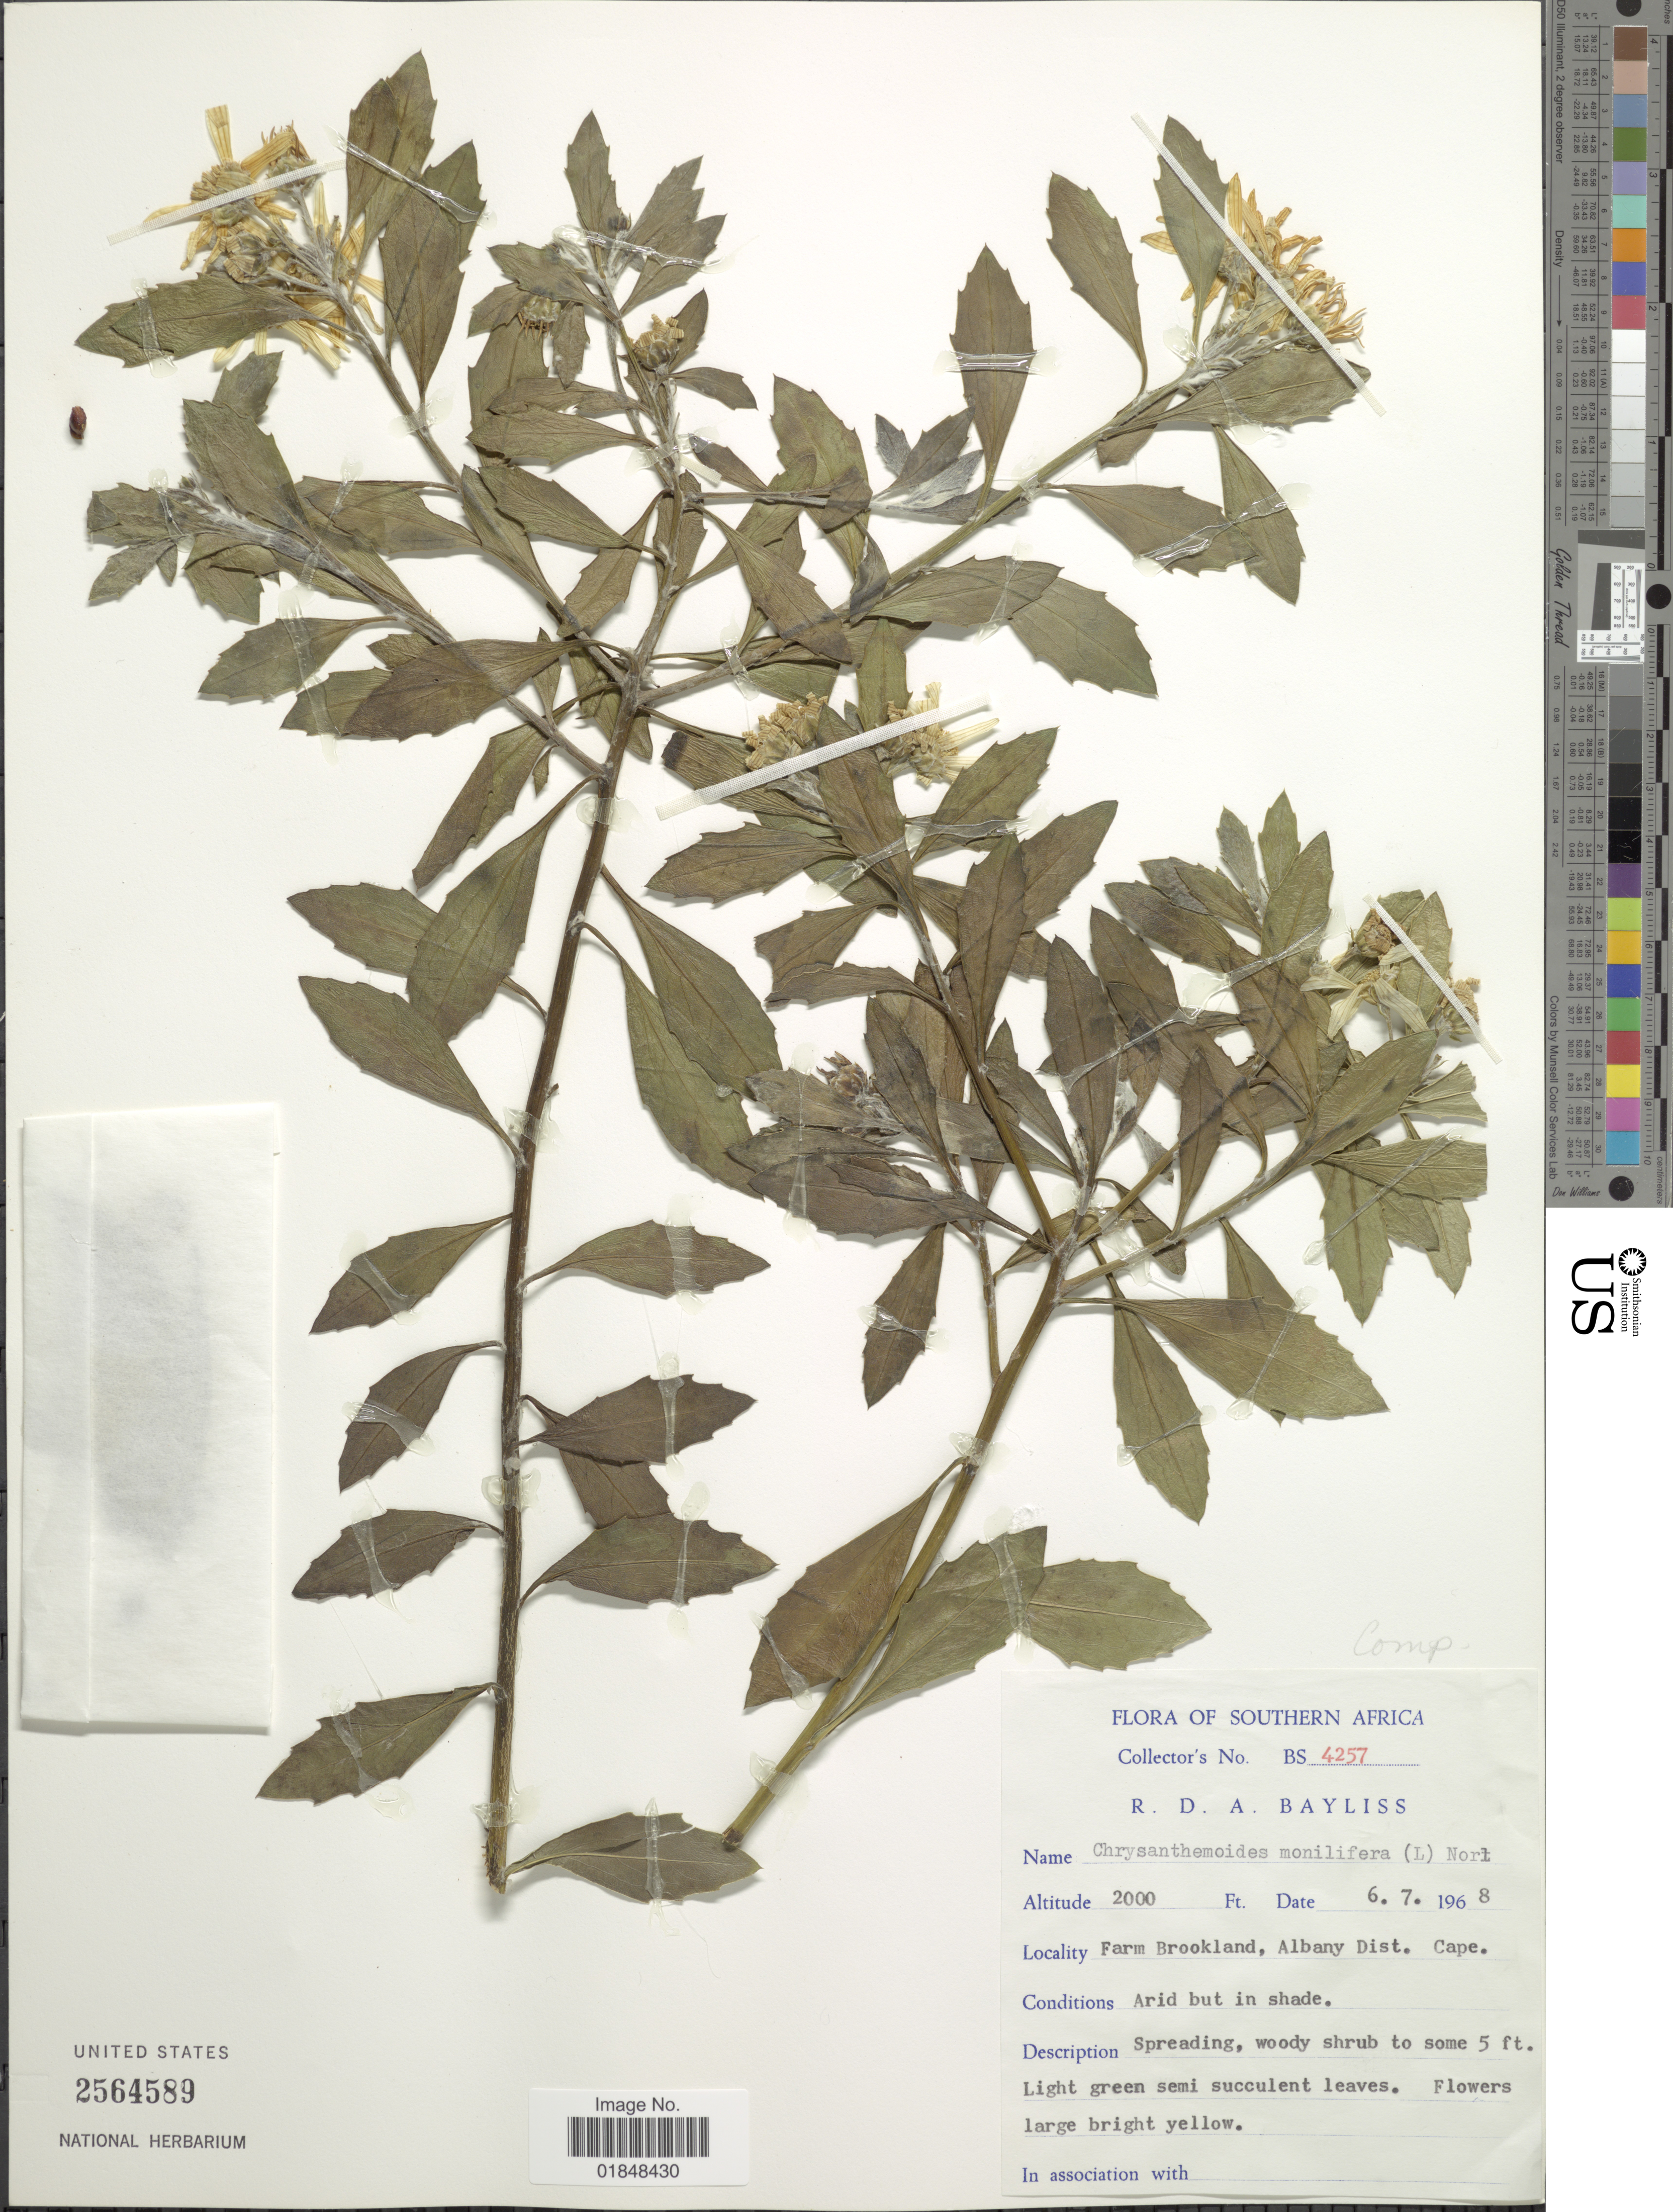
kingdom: Plantae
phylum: Tracheophyta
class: Magnoliopsida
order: Asterales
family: Asteraceae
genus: Chrysanthemoides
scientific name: Chrysanthemoides monilifera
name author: (L.) Norl.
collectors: R. Bayliss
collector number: BS 4257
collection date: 1968-07-06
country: South Africa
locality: Farm Brookland, Albany Dist. Cape.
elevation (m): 610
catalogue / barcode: US 2564589